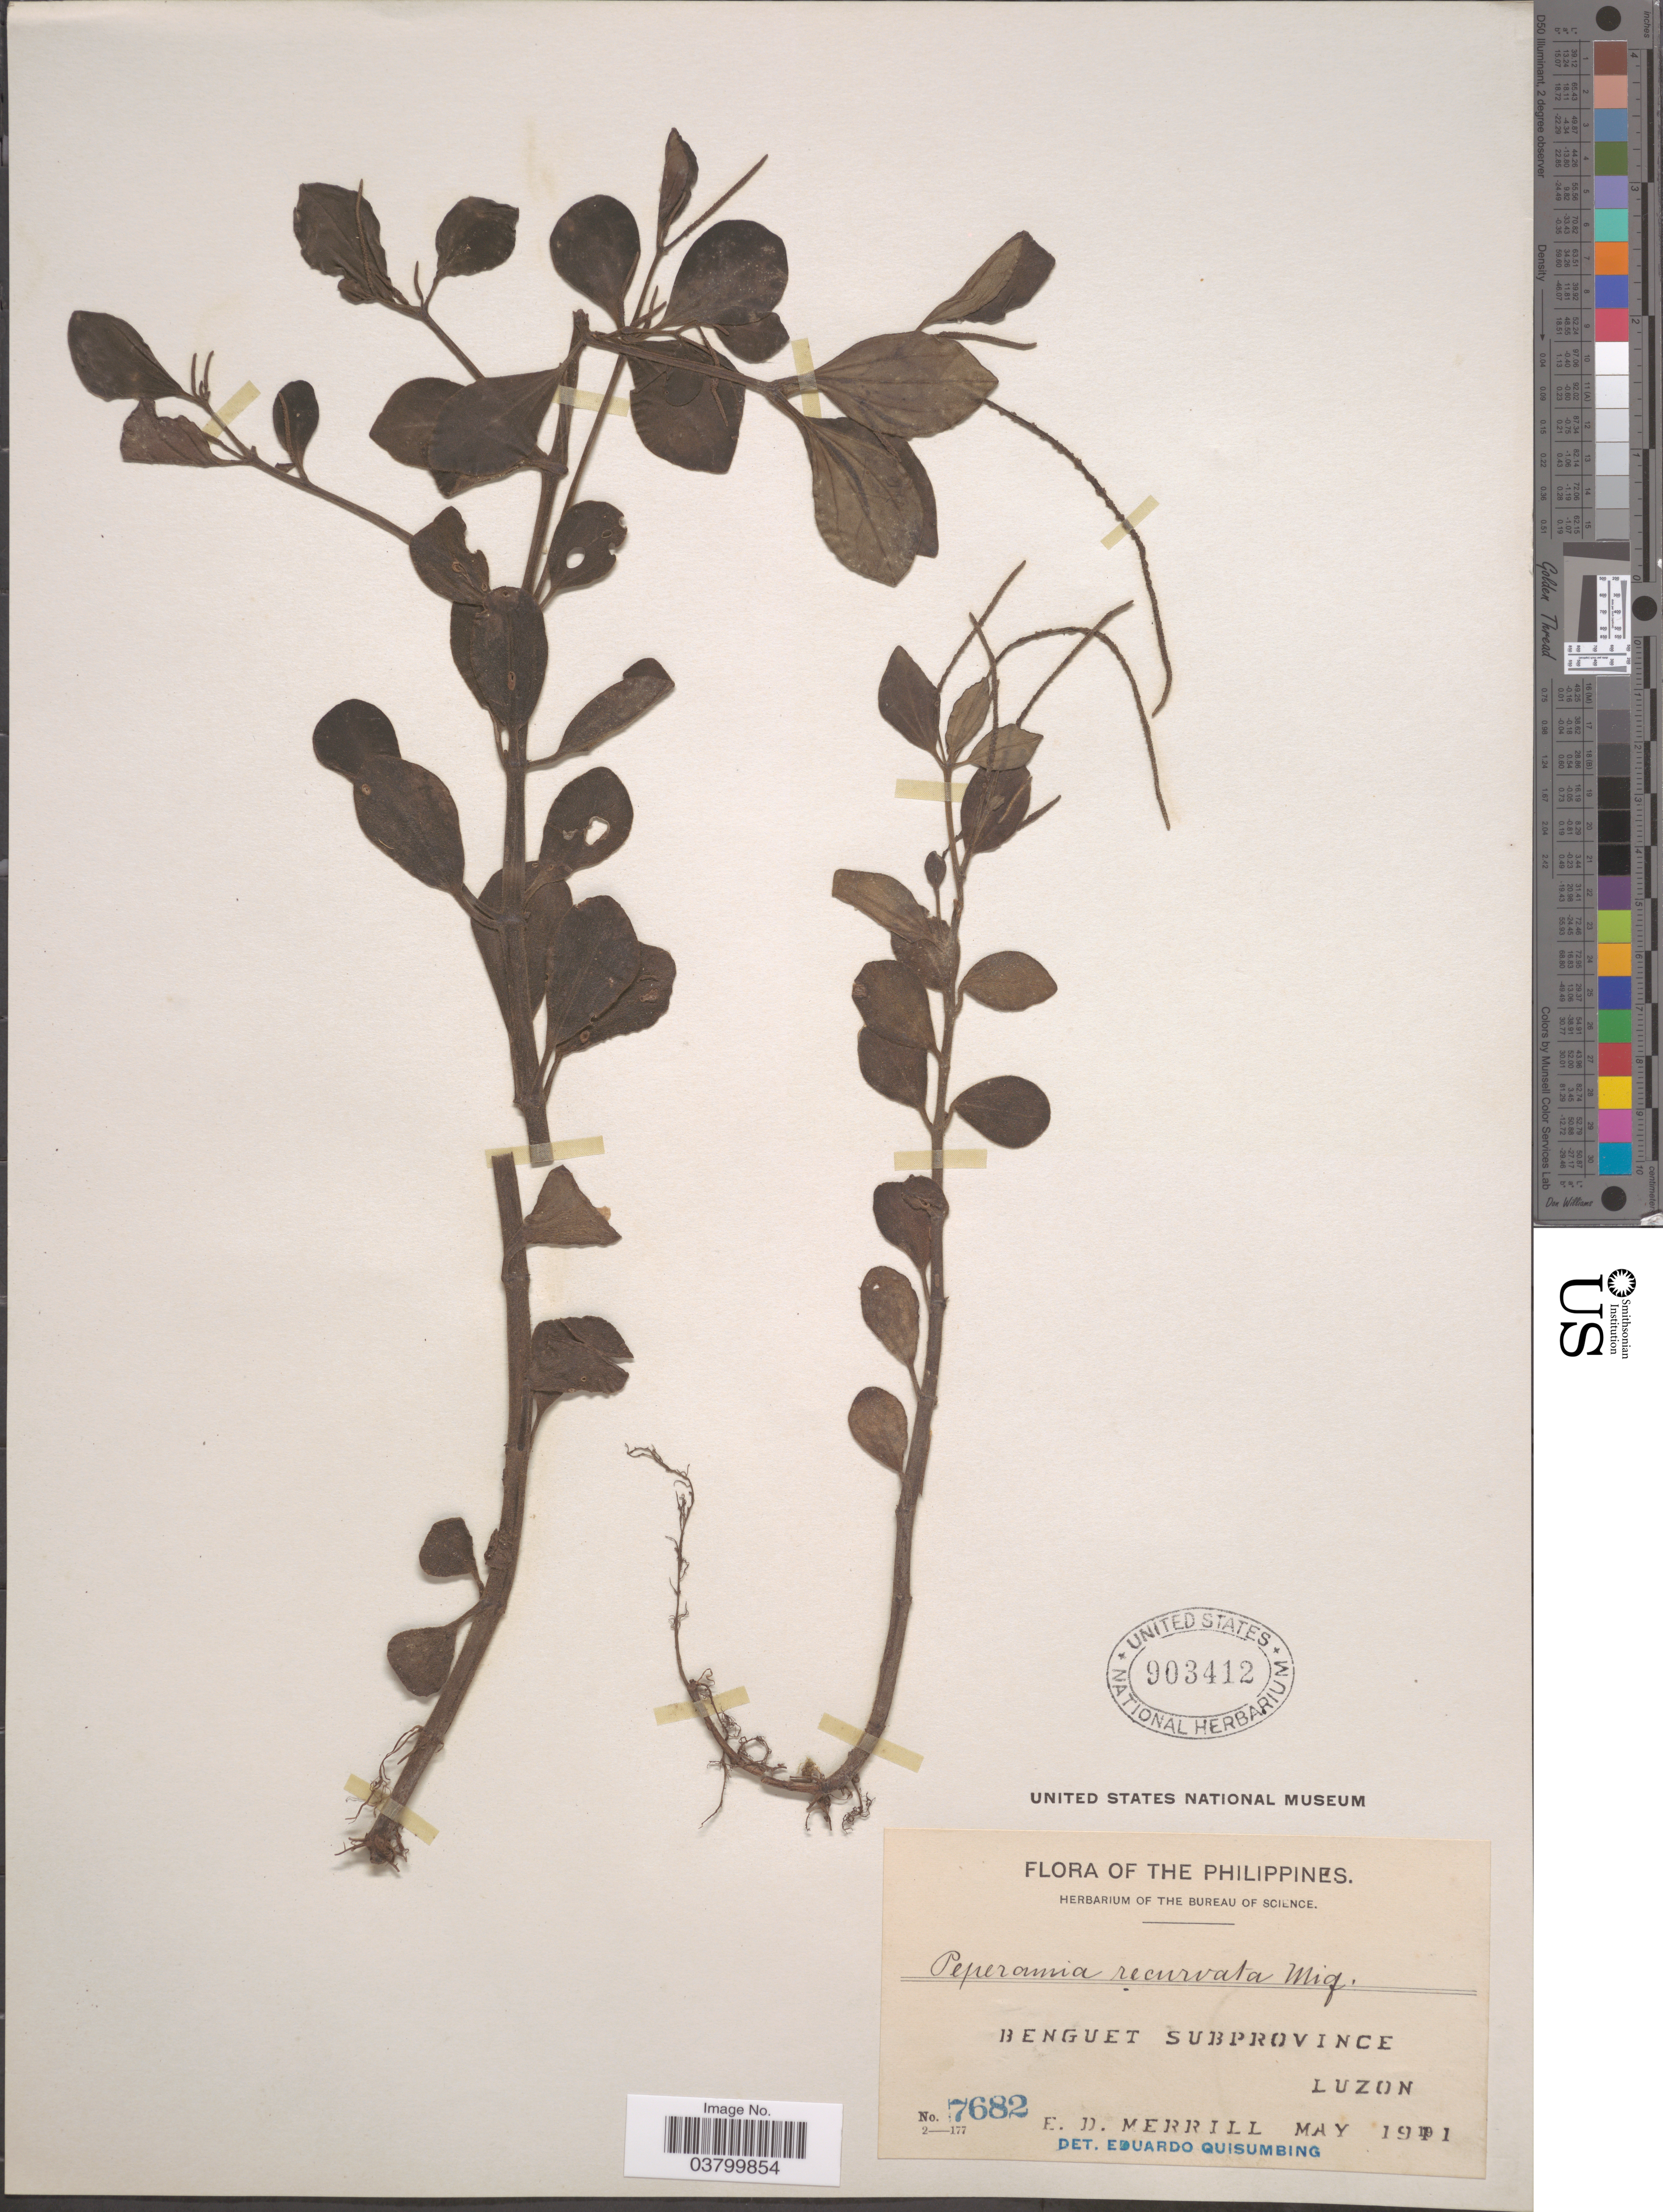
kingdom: Plantae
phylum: Tracheophyta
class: Magnoliopsida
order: Piperales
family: Piperaceae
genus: Peperomia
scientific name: Peperomia recurvata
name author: Miq.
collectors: E. D. Merrill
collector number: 7682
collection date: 1911-05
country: Philippines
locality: Benguet Subprovince. Luzon.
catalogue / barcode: US 903412